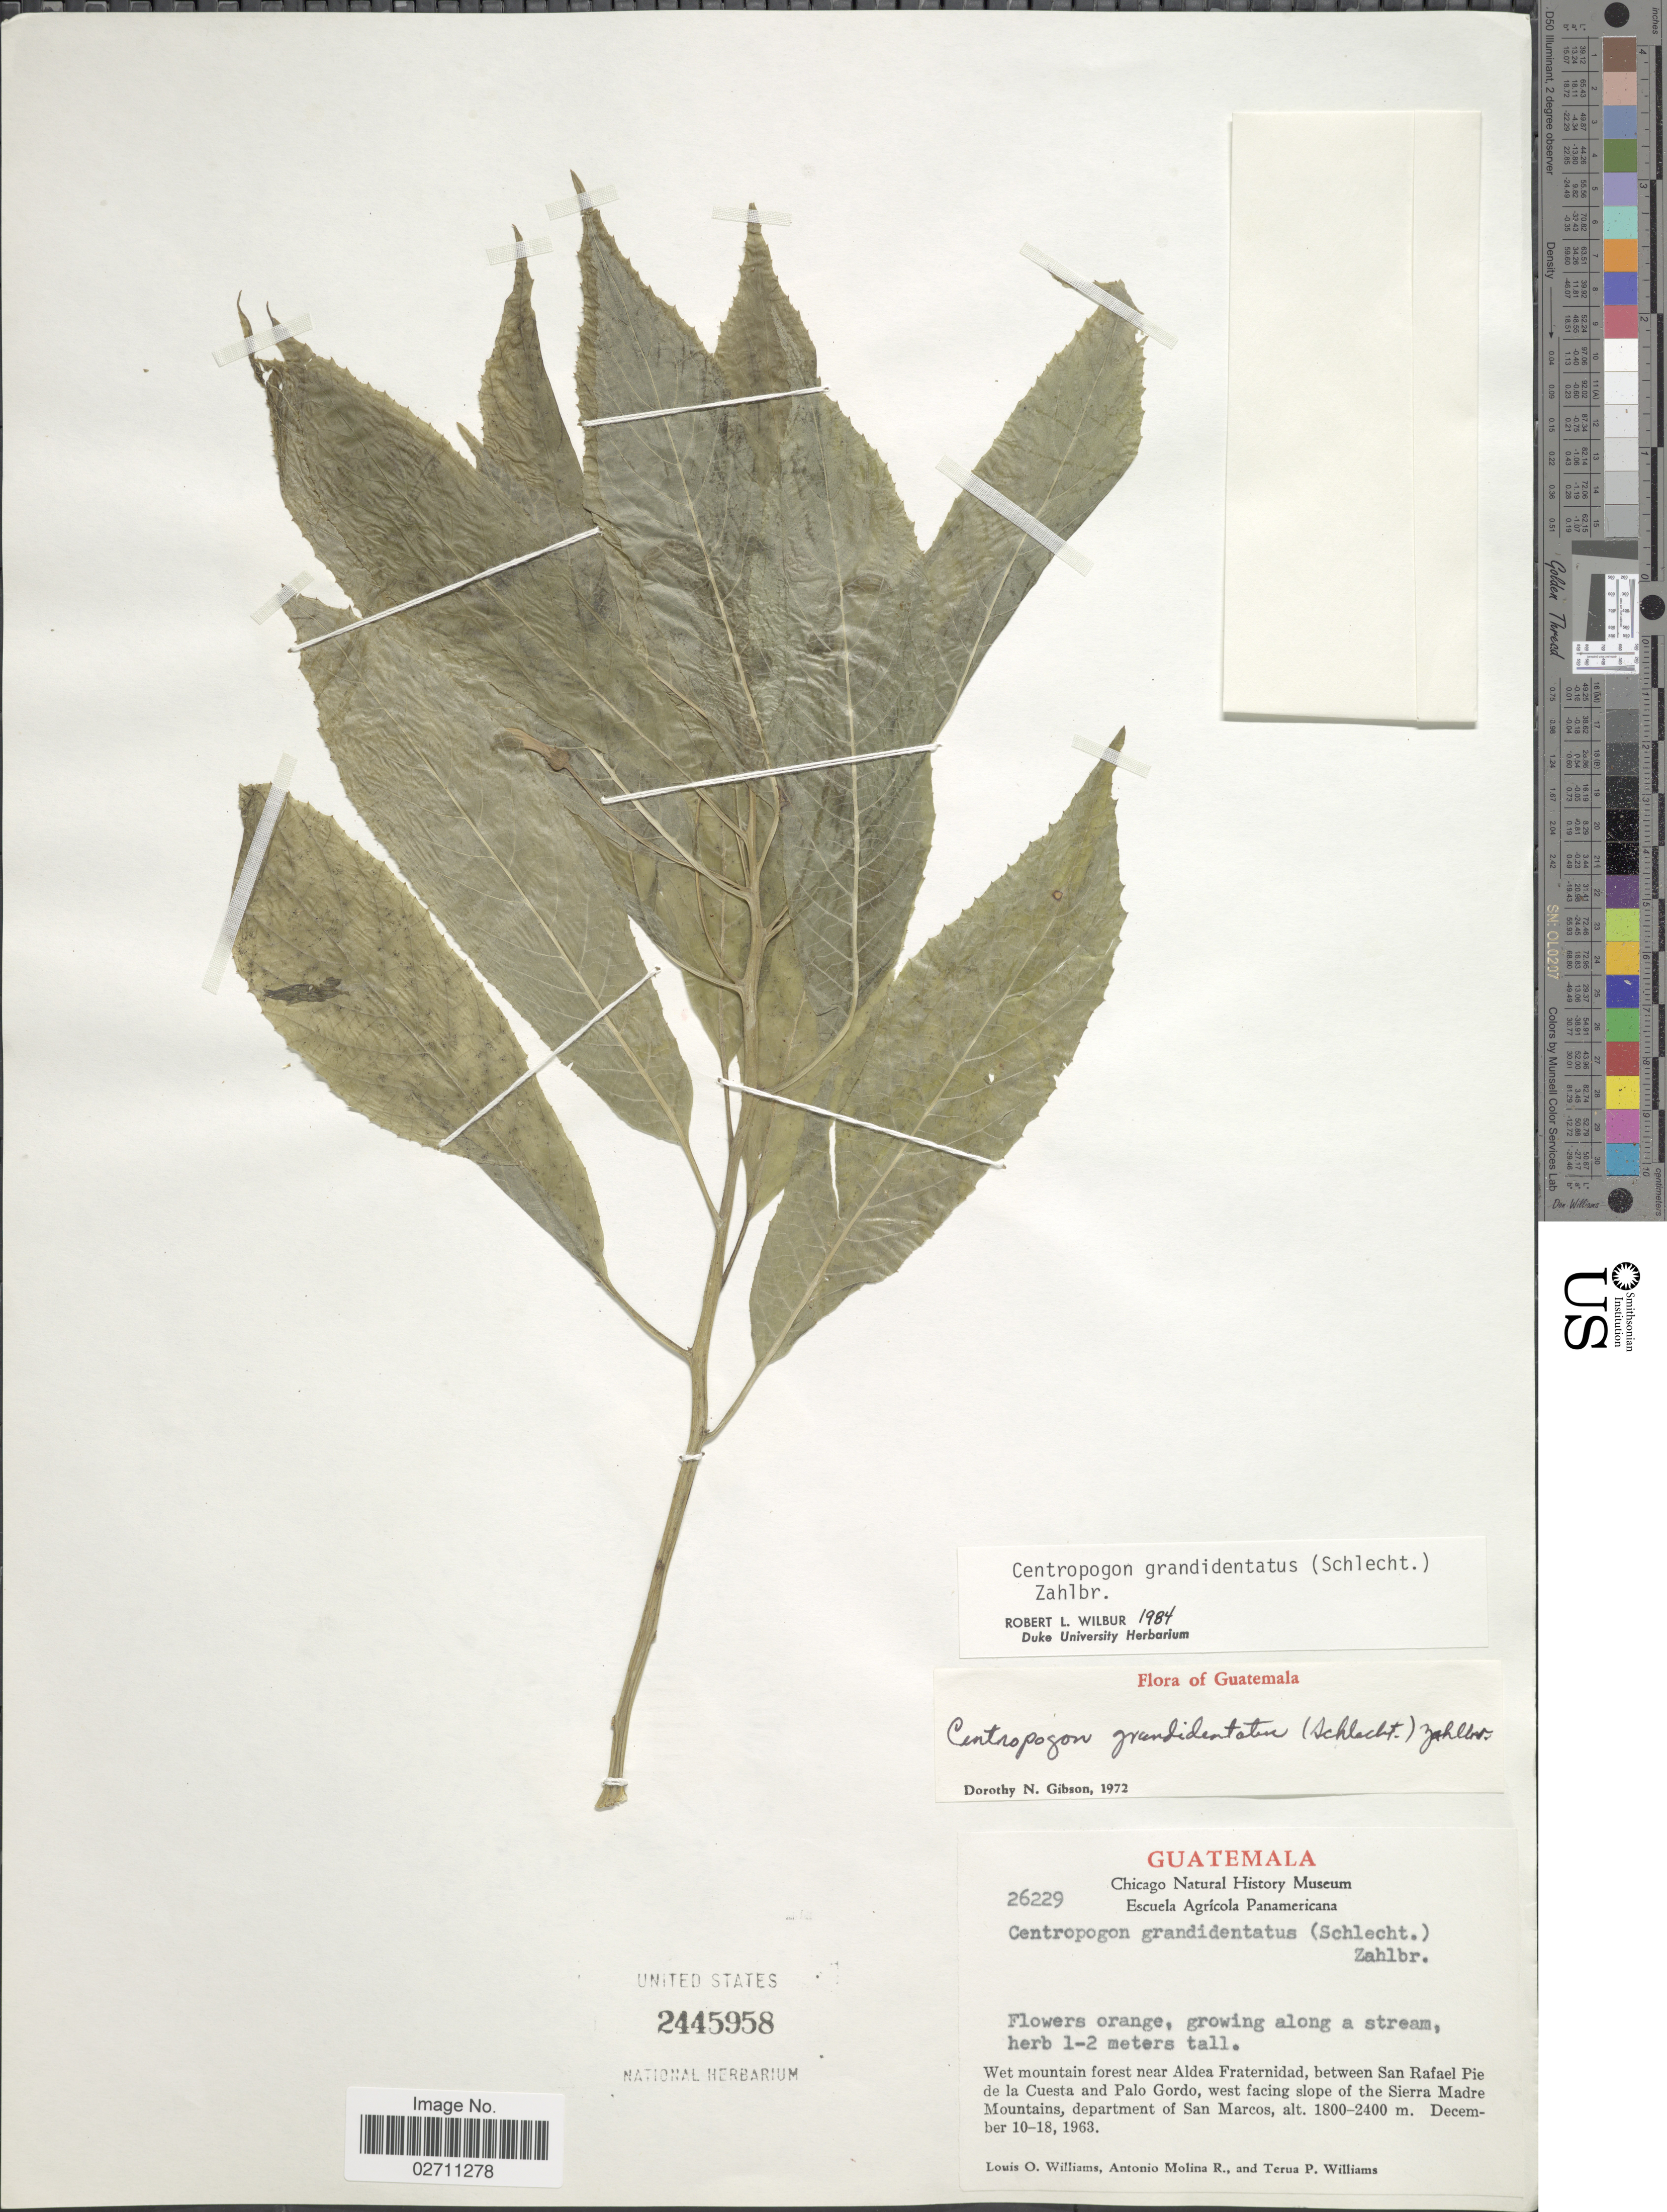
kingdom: Plantae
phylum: Tracheophyta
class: Magnoliopsida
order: Asterales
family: Campanulaceae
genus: Centropogon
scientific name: Centropogon grandidentatus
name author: (Schltdl.) Zahlbr.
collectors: L. O. Williams, A. Molina R. & T. P. Williams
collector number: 26229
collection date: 1963-12-10/1963-12-18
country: Guatemala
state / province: San Marcos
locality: Along a stream, wet mountain forest near Aldea Fraternidad, between San Rafael Pie de la Cuesta and Palo Gordo, west facing slope of the Sierra Madre Mountains.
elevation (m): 1800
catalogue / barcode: US 2445958